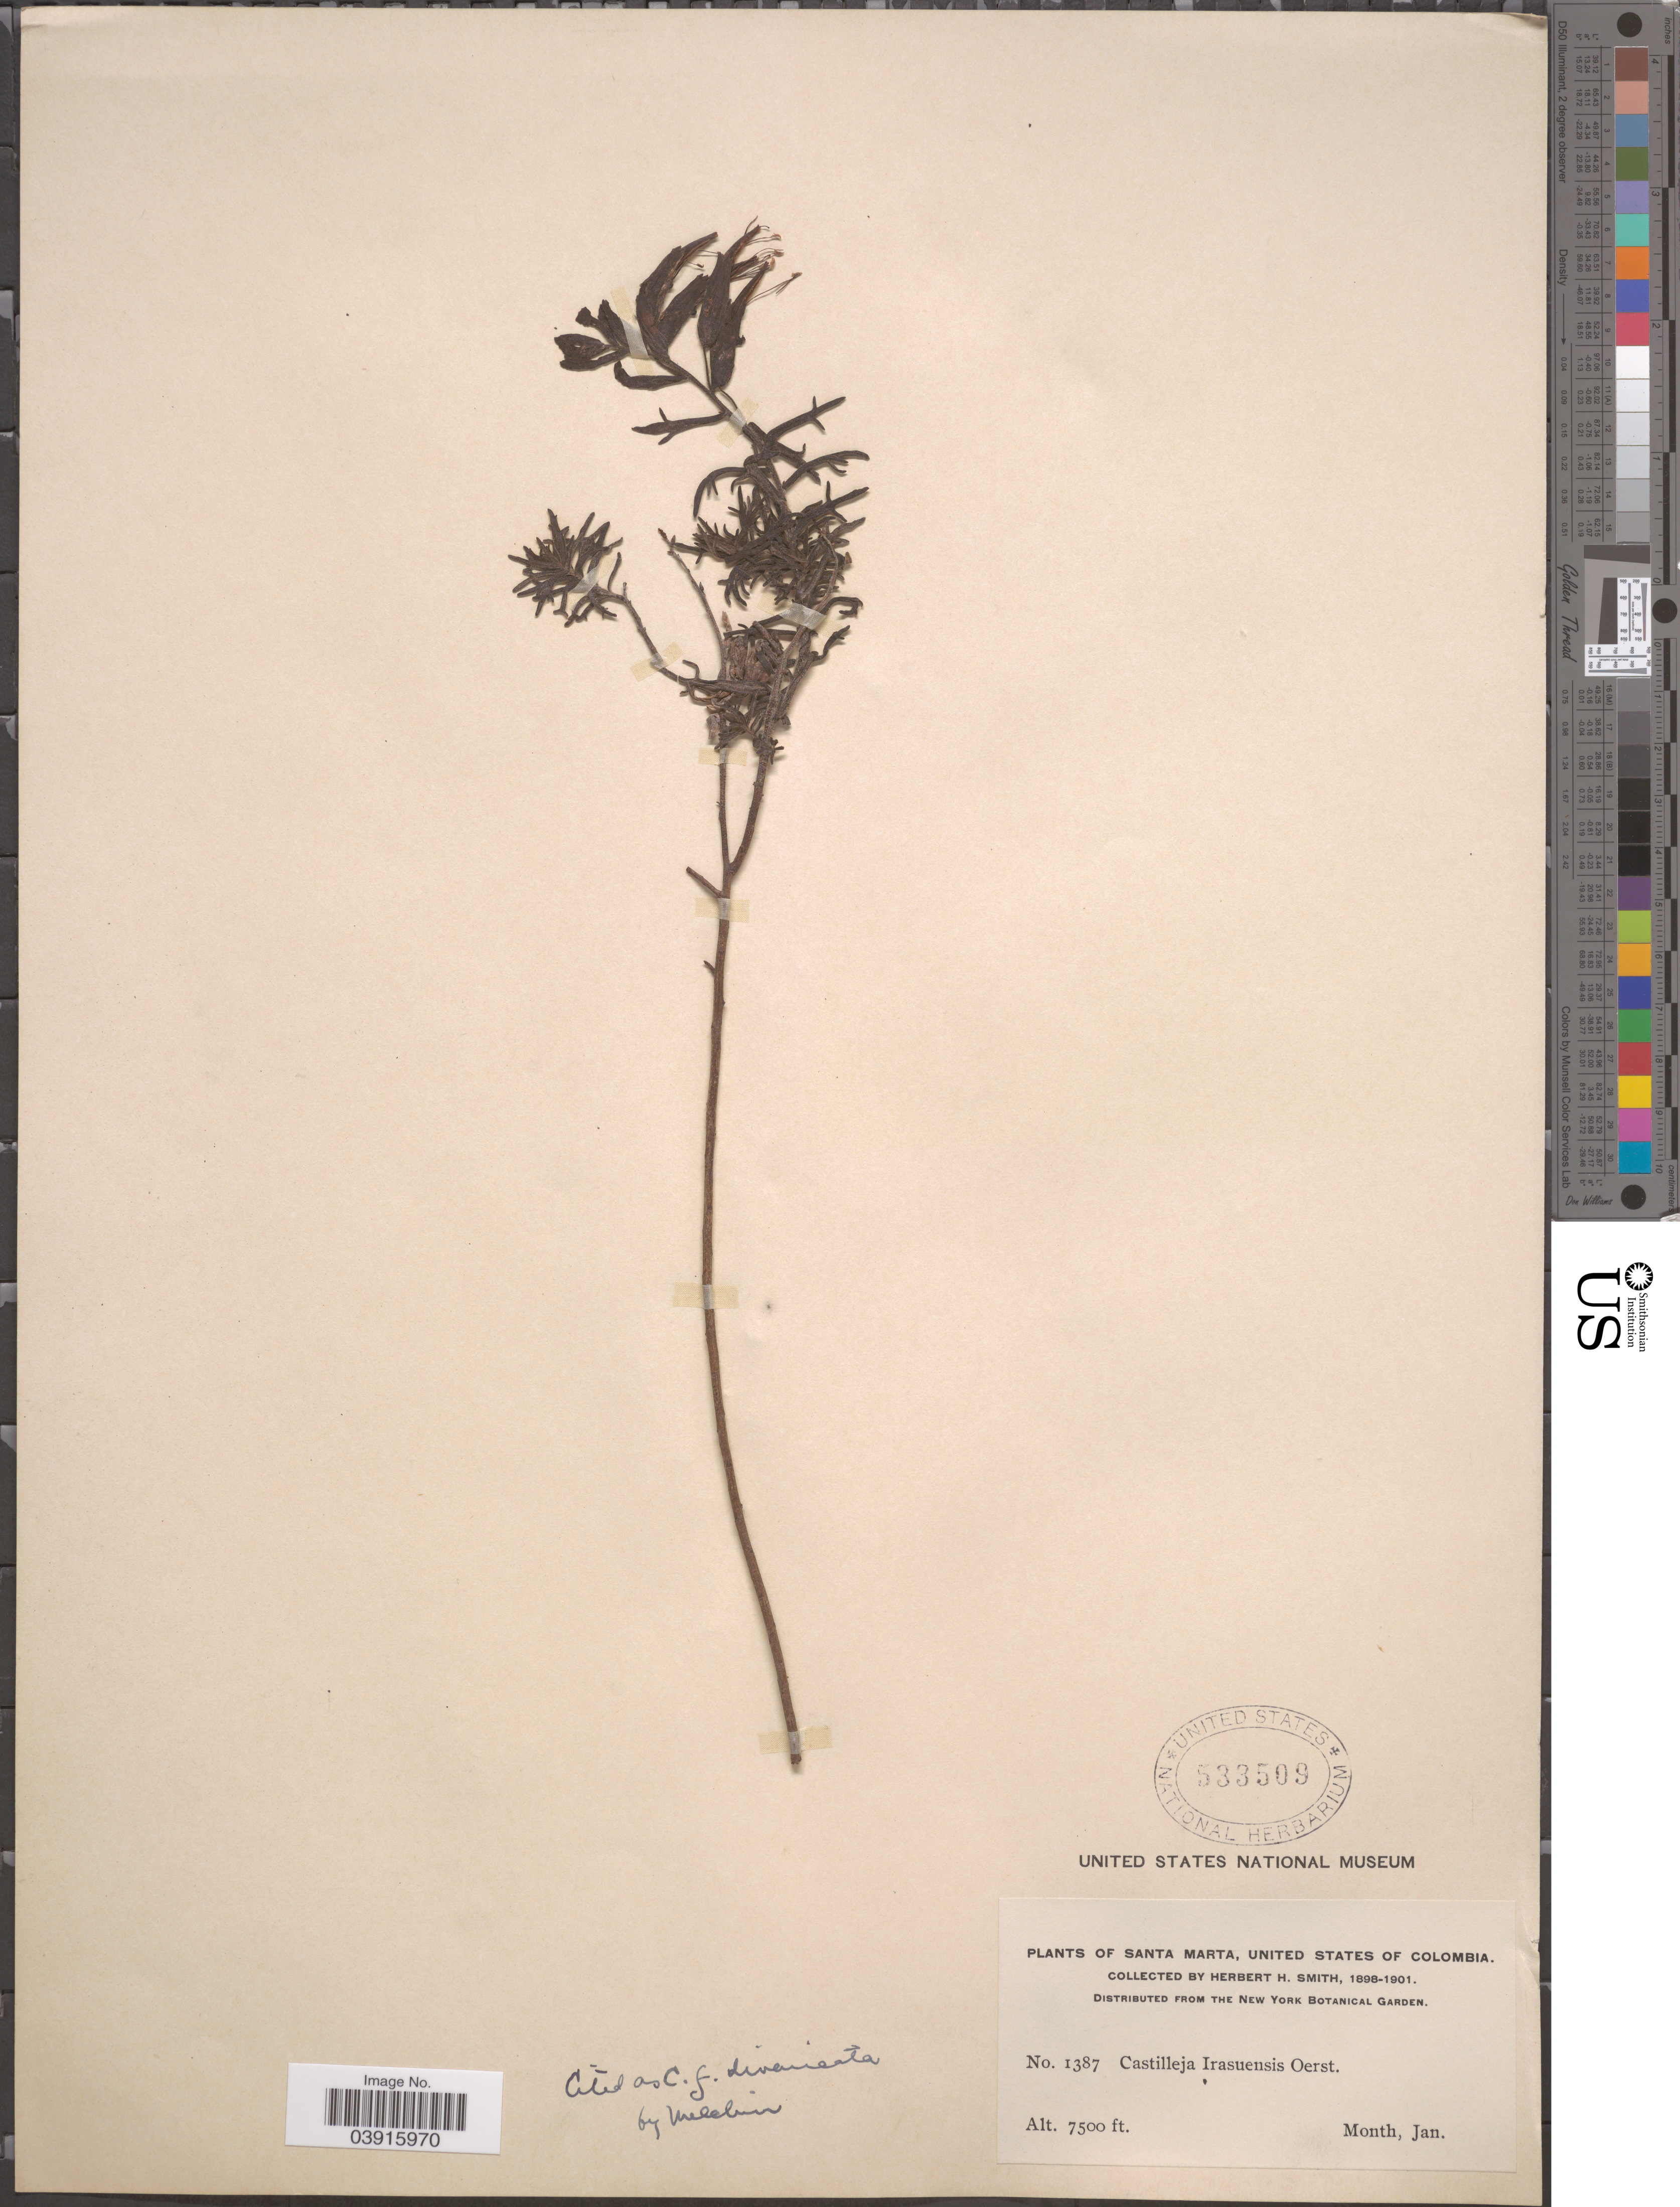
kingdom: Plantae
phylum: Tracheophyta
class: Magnoliopsida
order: Lamiales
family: Orobanchaceae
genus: Castilleja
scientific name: Castilleja divaricata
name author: Benth.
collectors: Herbert H. Smith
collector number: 1387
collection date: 1898-01/1901-01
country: Colombia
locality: Santa Marta.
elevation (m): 2286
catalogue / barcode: US 533509